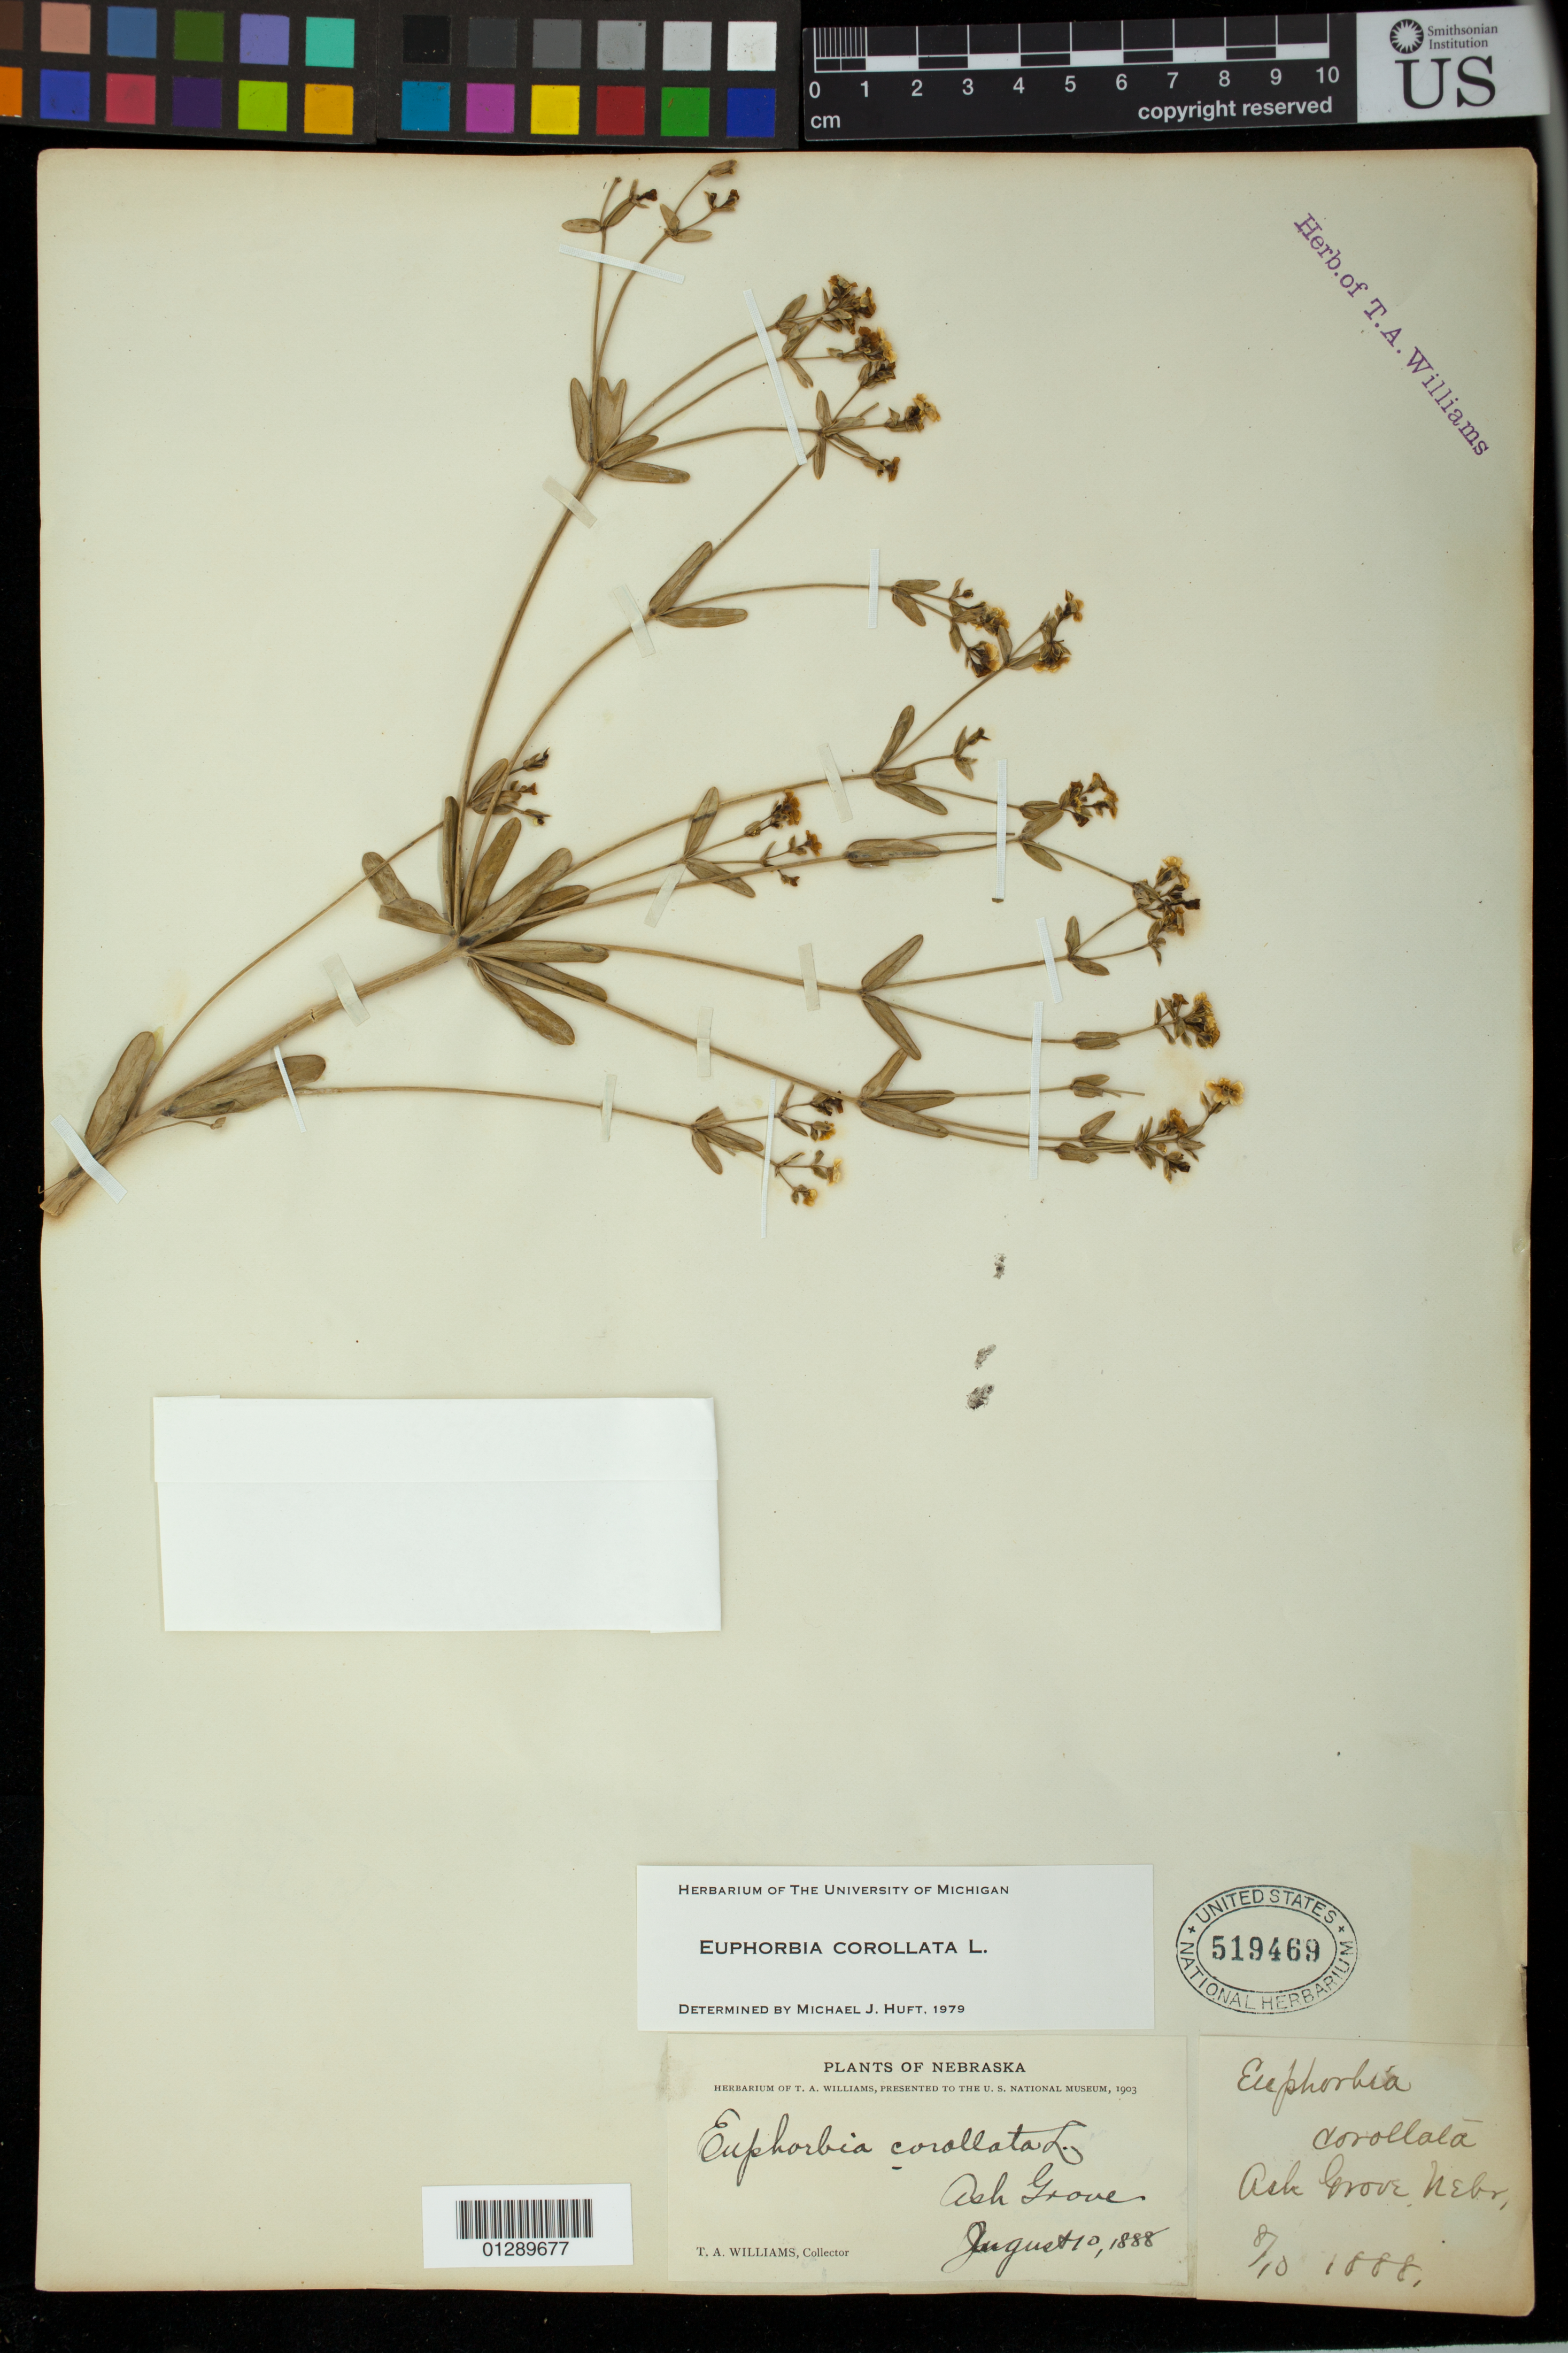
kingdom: Plantae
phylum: Tracheophyta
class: Magnoliopsida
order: Malpighiales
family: Euphorbiaceae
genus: Euphorbia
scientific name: Euphorbia corollata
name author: L.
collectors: T. A. Williams (herbarium)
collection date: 1888-08-10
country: United States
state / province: Nebraska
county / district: Franklin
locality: Ash Grove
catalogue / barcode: US 519469